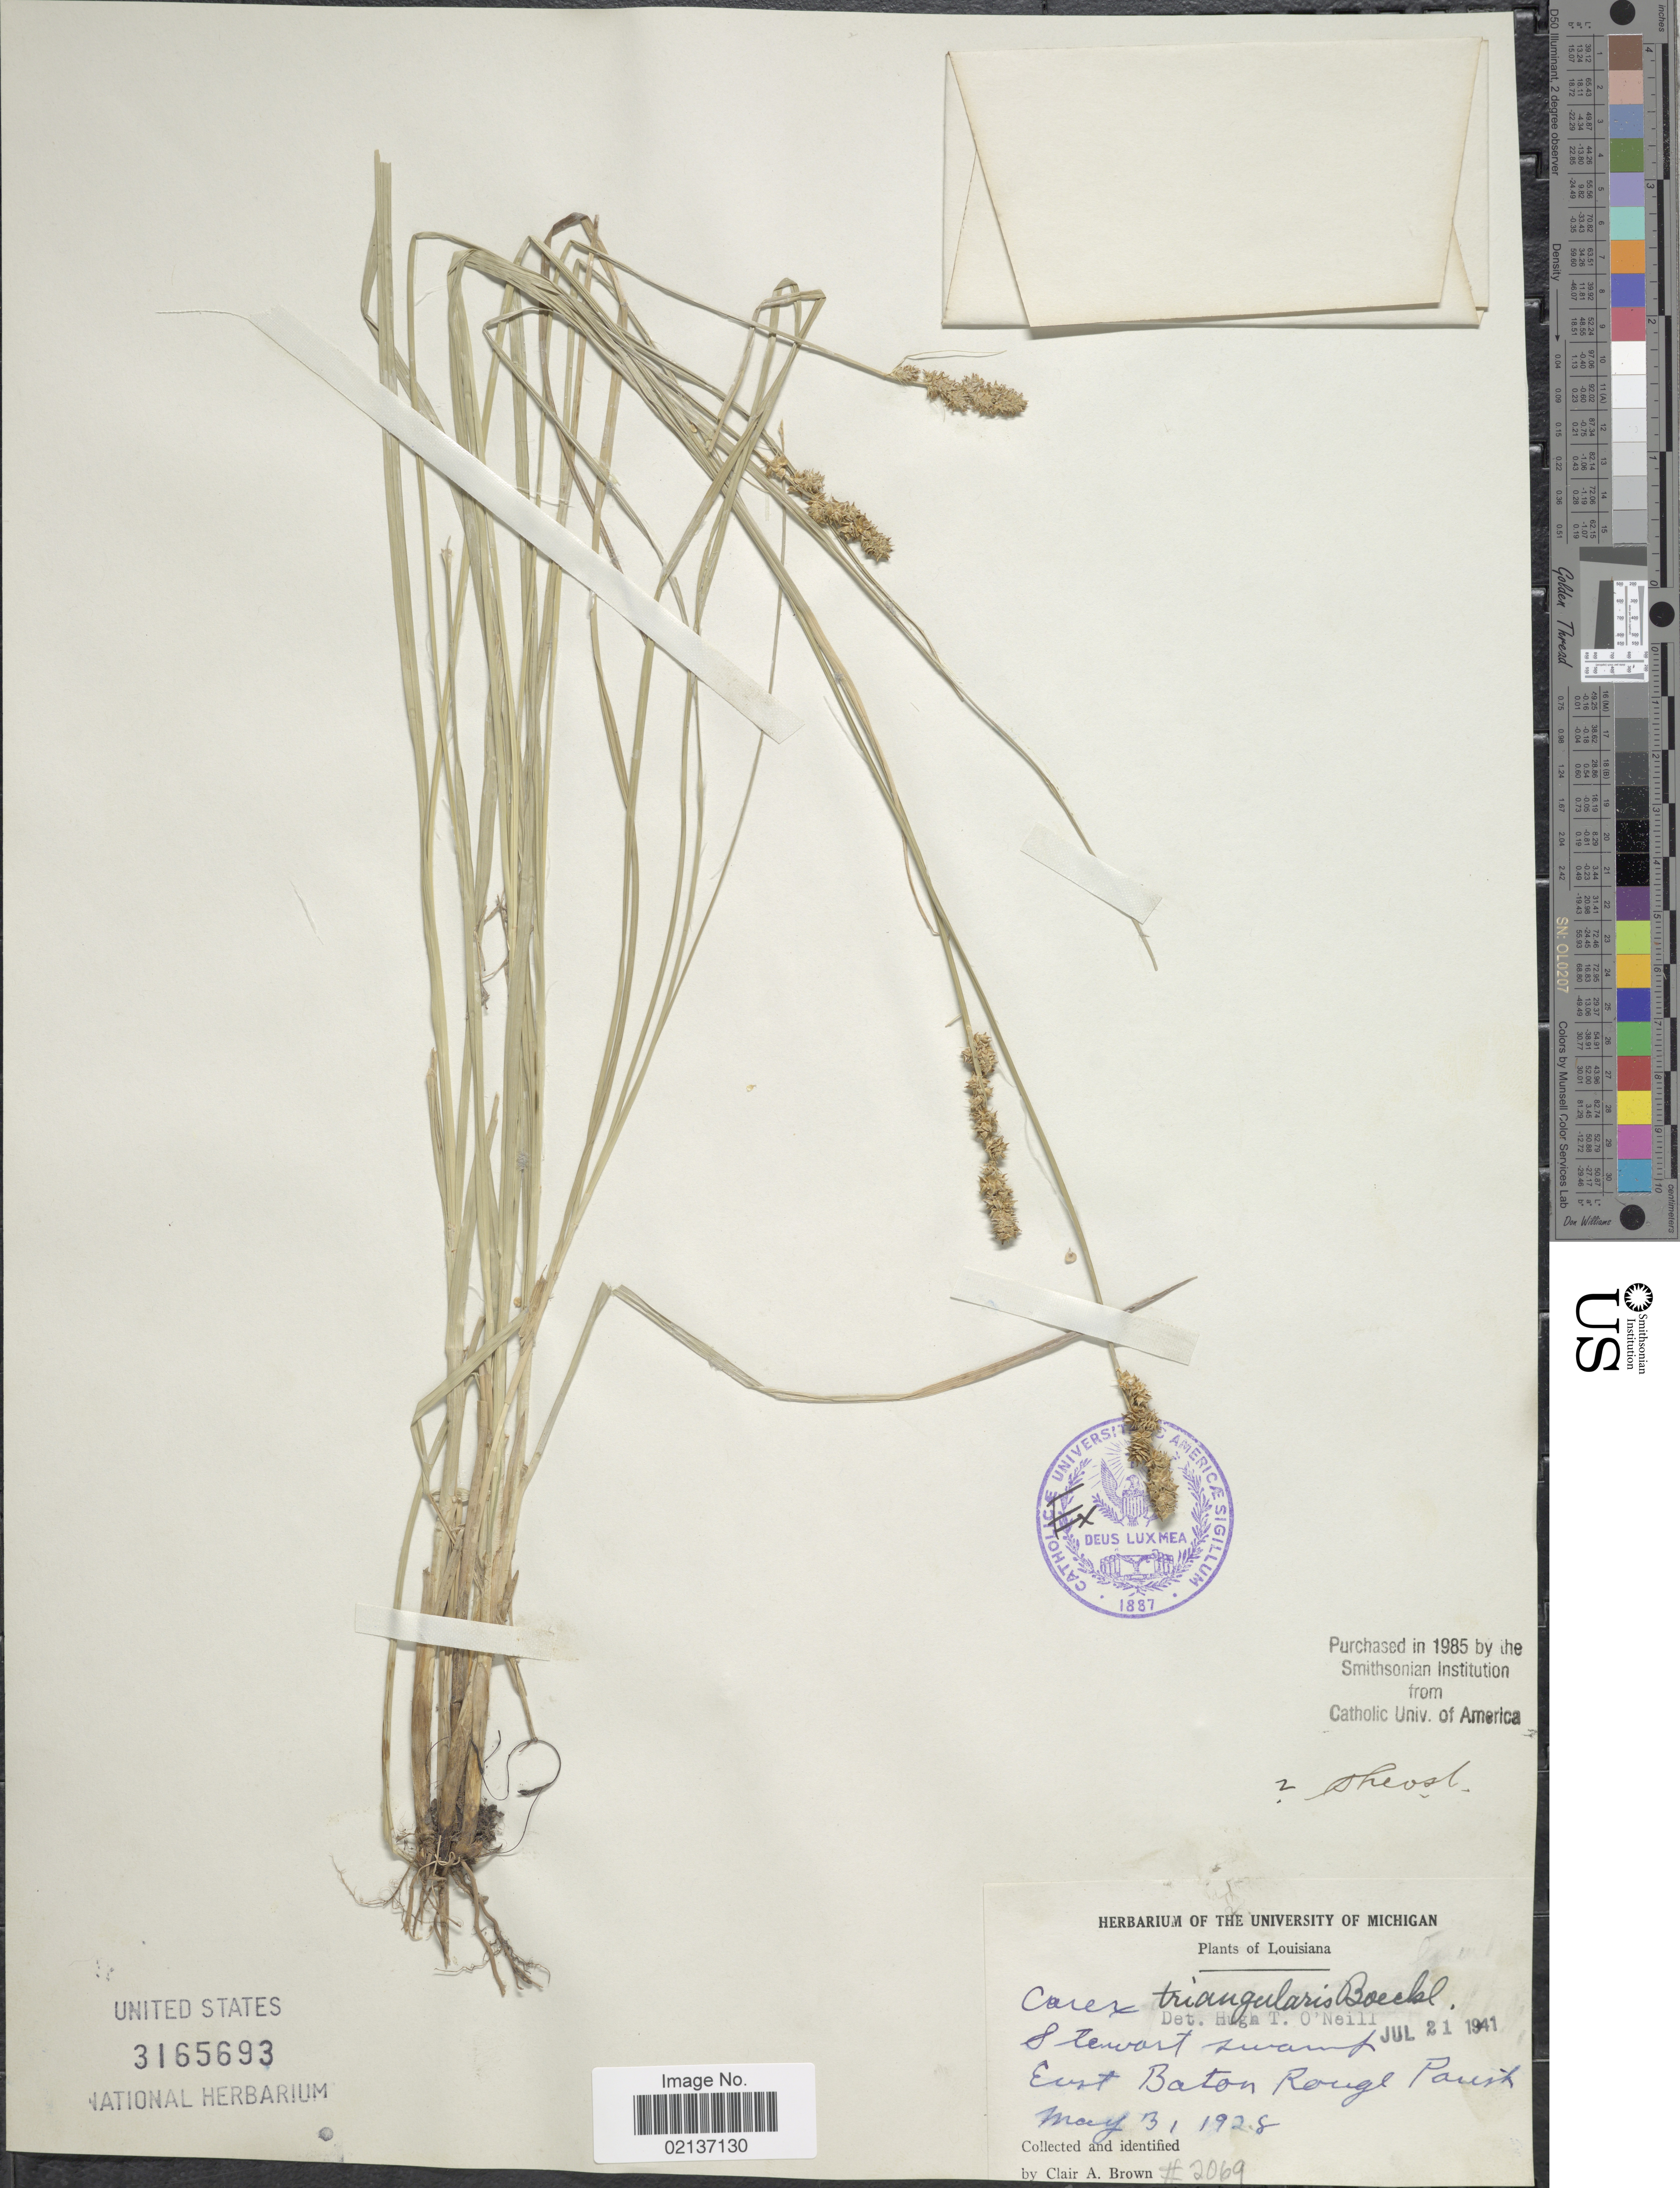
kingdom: Plantae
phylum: Tracheophyta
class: Liliopsida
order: Poales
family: Cyperaceae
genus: Carex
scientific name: Carex triangularis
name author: Boeckeler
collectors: C. A. Brown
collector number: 2069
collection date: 1928-05-31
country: United States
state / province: Louisiana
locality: Stewart swamp, East Baton Rouge Point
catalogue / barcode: US 3165693